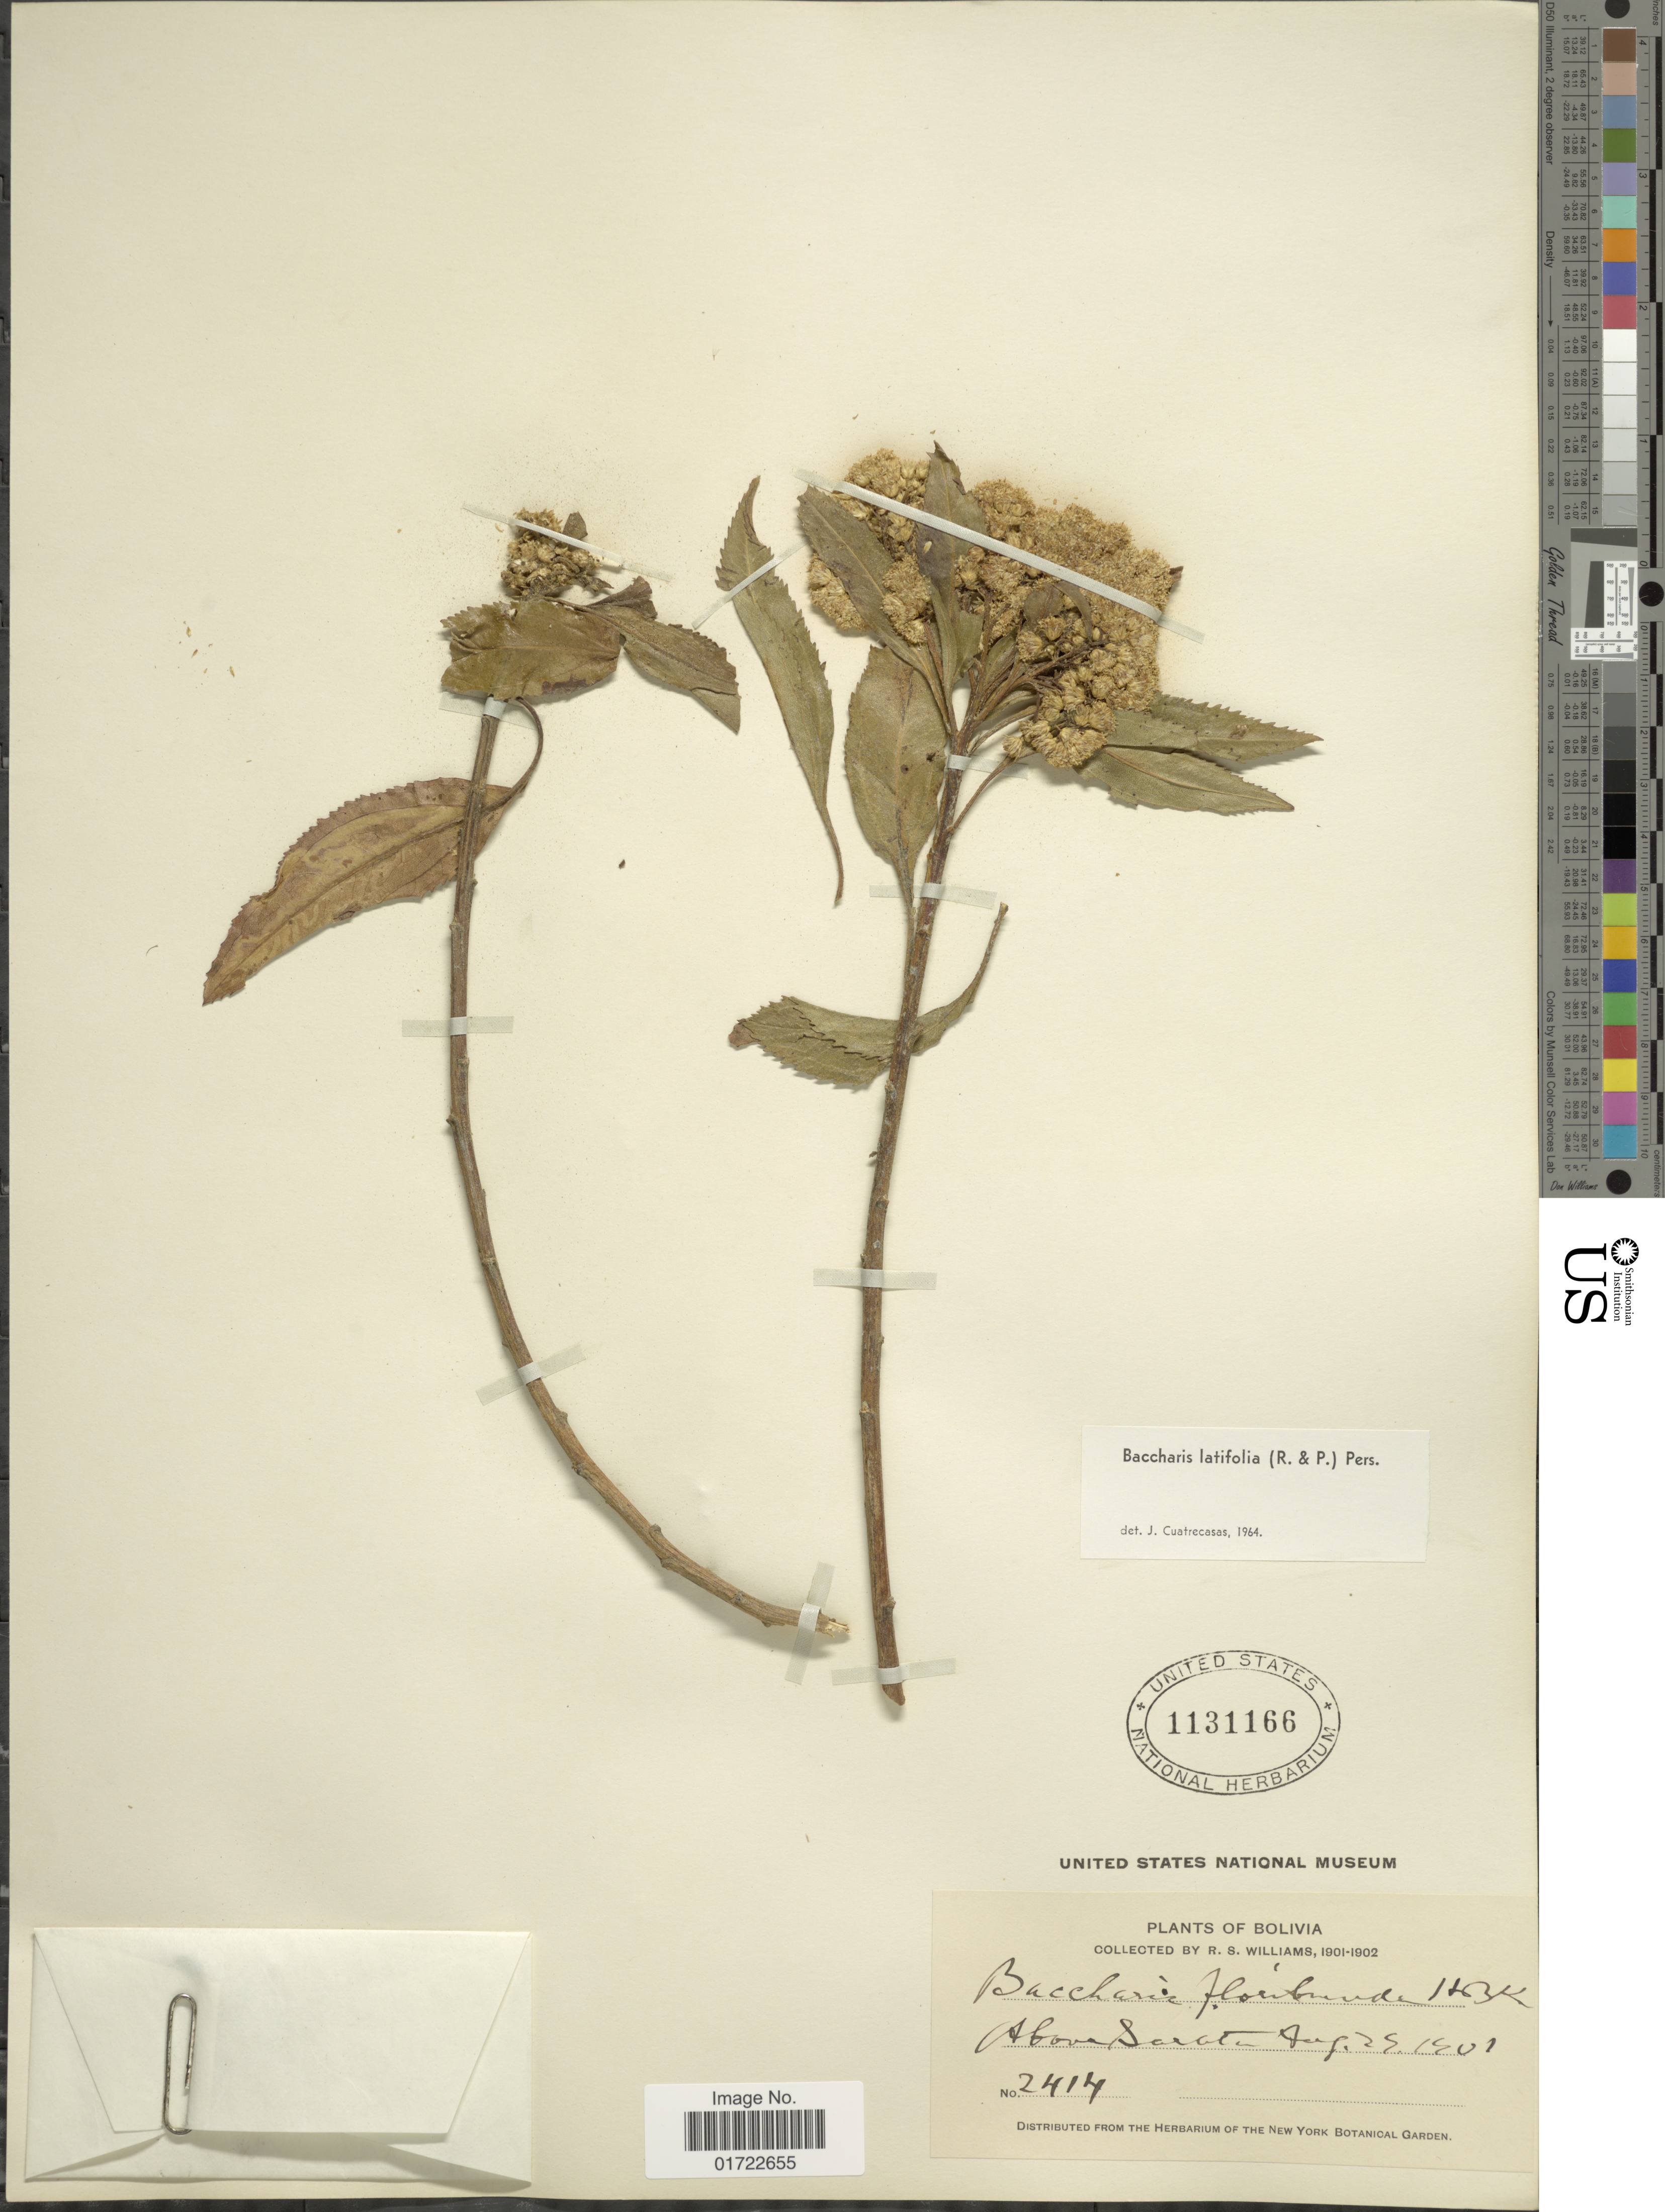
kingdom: Plantae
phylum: Tracheophyta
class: Magnoliopsida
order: Asterales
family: Asteraceae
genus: Baccharis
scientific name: Baccharis latifolia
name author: (Ruiz & Pav.) Pers.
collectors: R. S. Williams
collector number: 2414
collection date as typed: Aug. 29, 1901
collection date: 1901-08-29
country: Bolivia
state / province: La Páz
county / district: Larecaja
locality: Above Sorata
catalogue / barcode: US 1131166